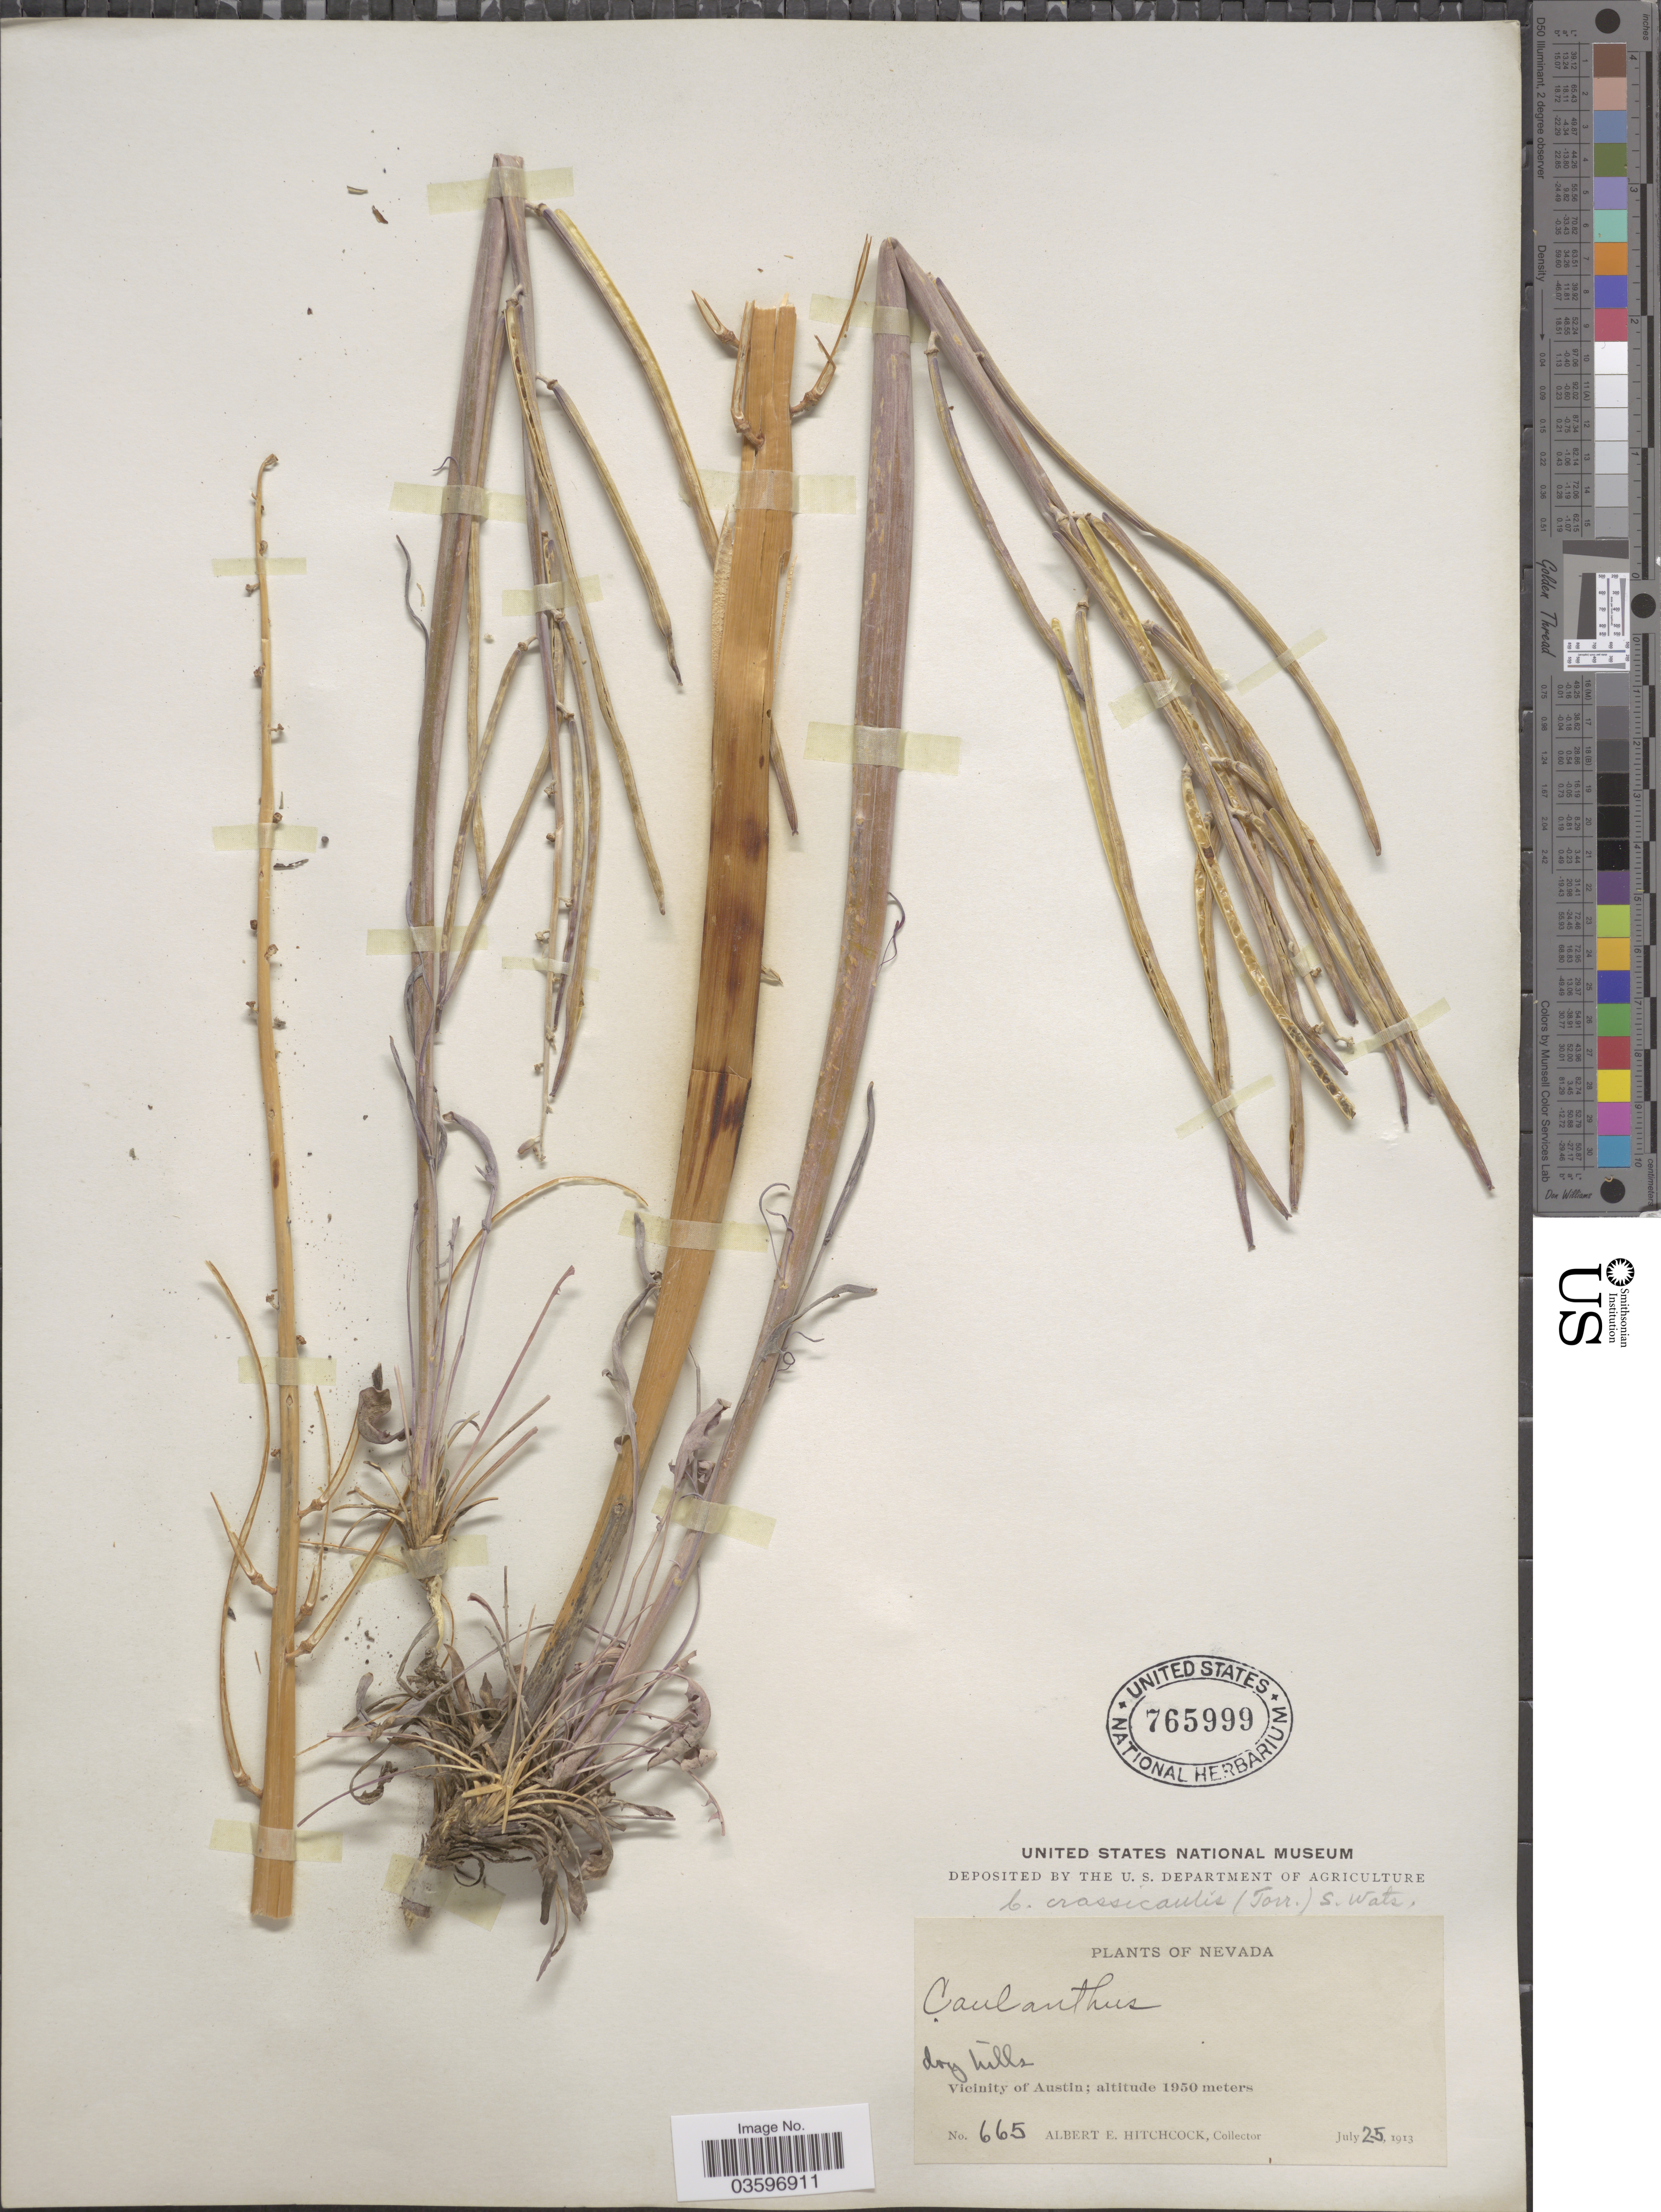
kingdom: Plantae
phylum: Tracheophyta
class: Magnoliopsida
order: Brassicales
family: Brassicaceae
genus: Caulanthus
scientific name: Caulanthus crassicaulis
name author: S. Watson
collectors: A. Hitchcock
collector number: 665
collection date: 1913-07-25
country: United States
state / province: Nevada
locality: Vicinity of Austin.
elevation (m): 1950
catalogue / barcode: US 765999